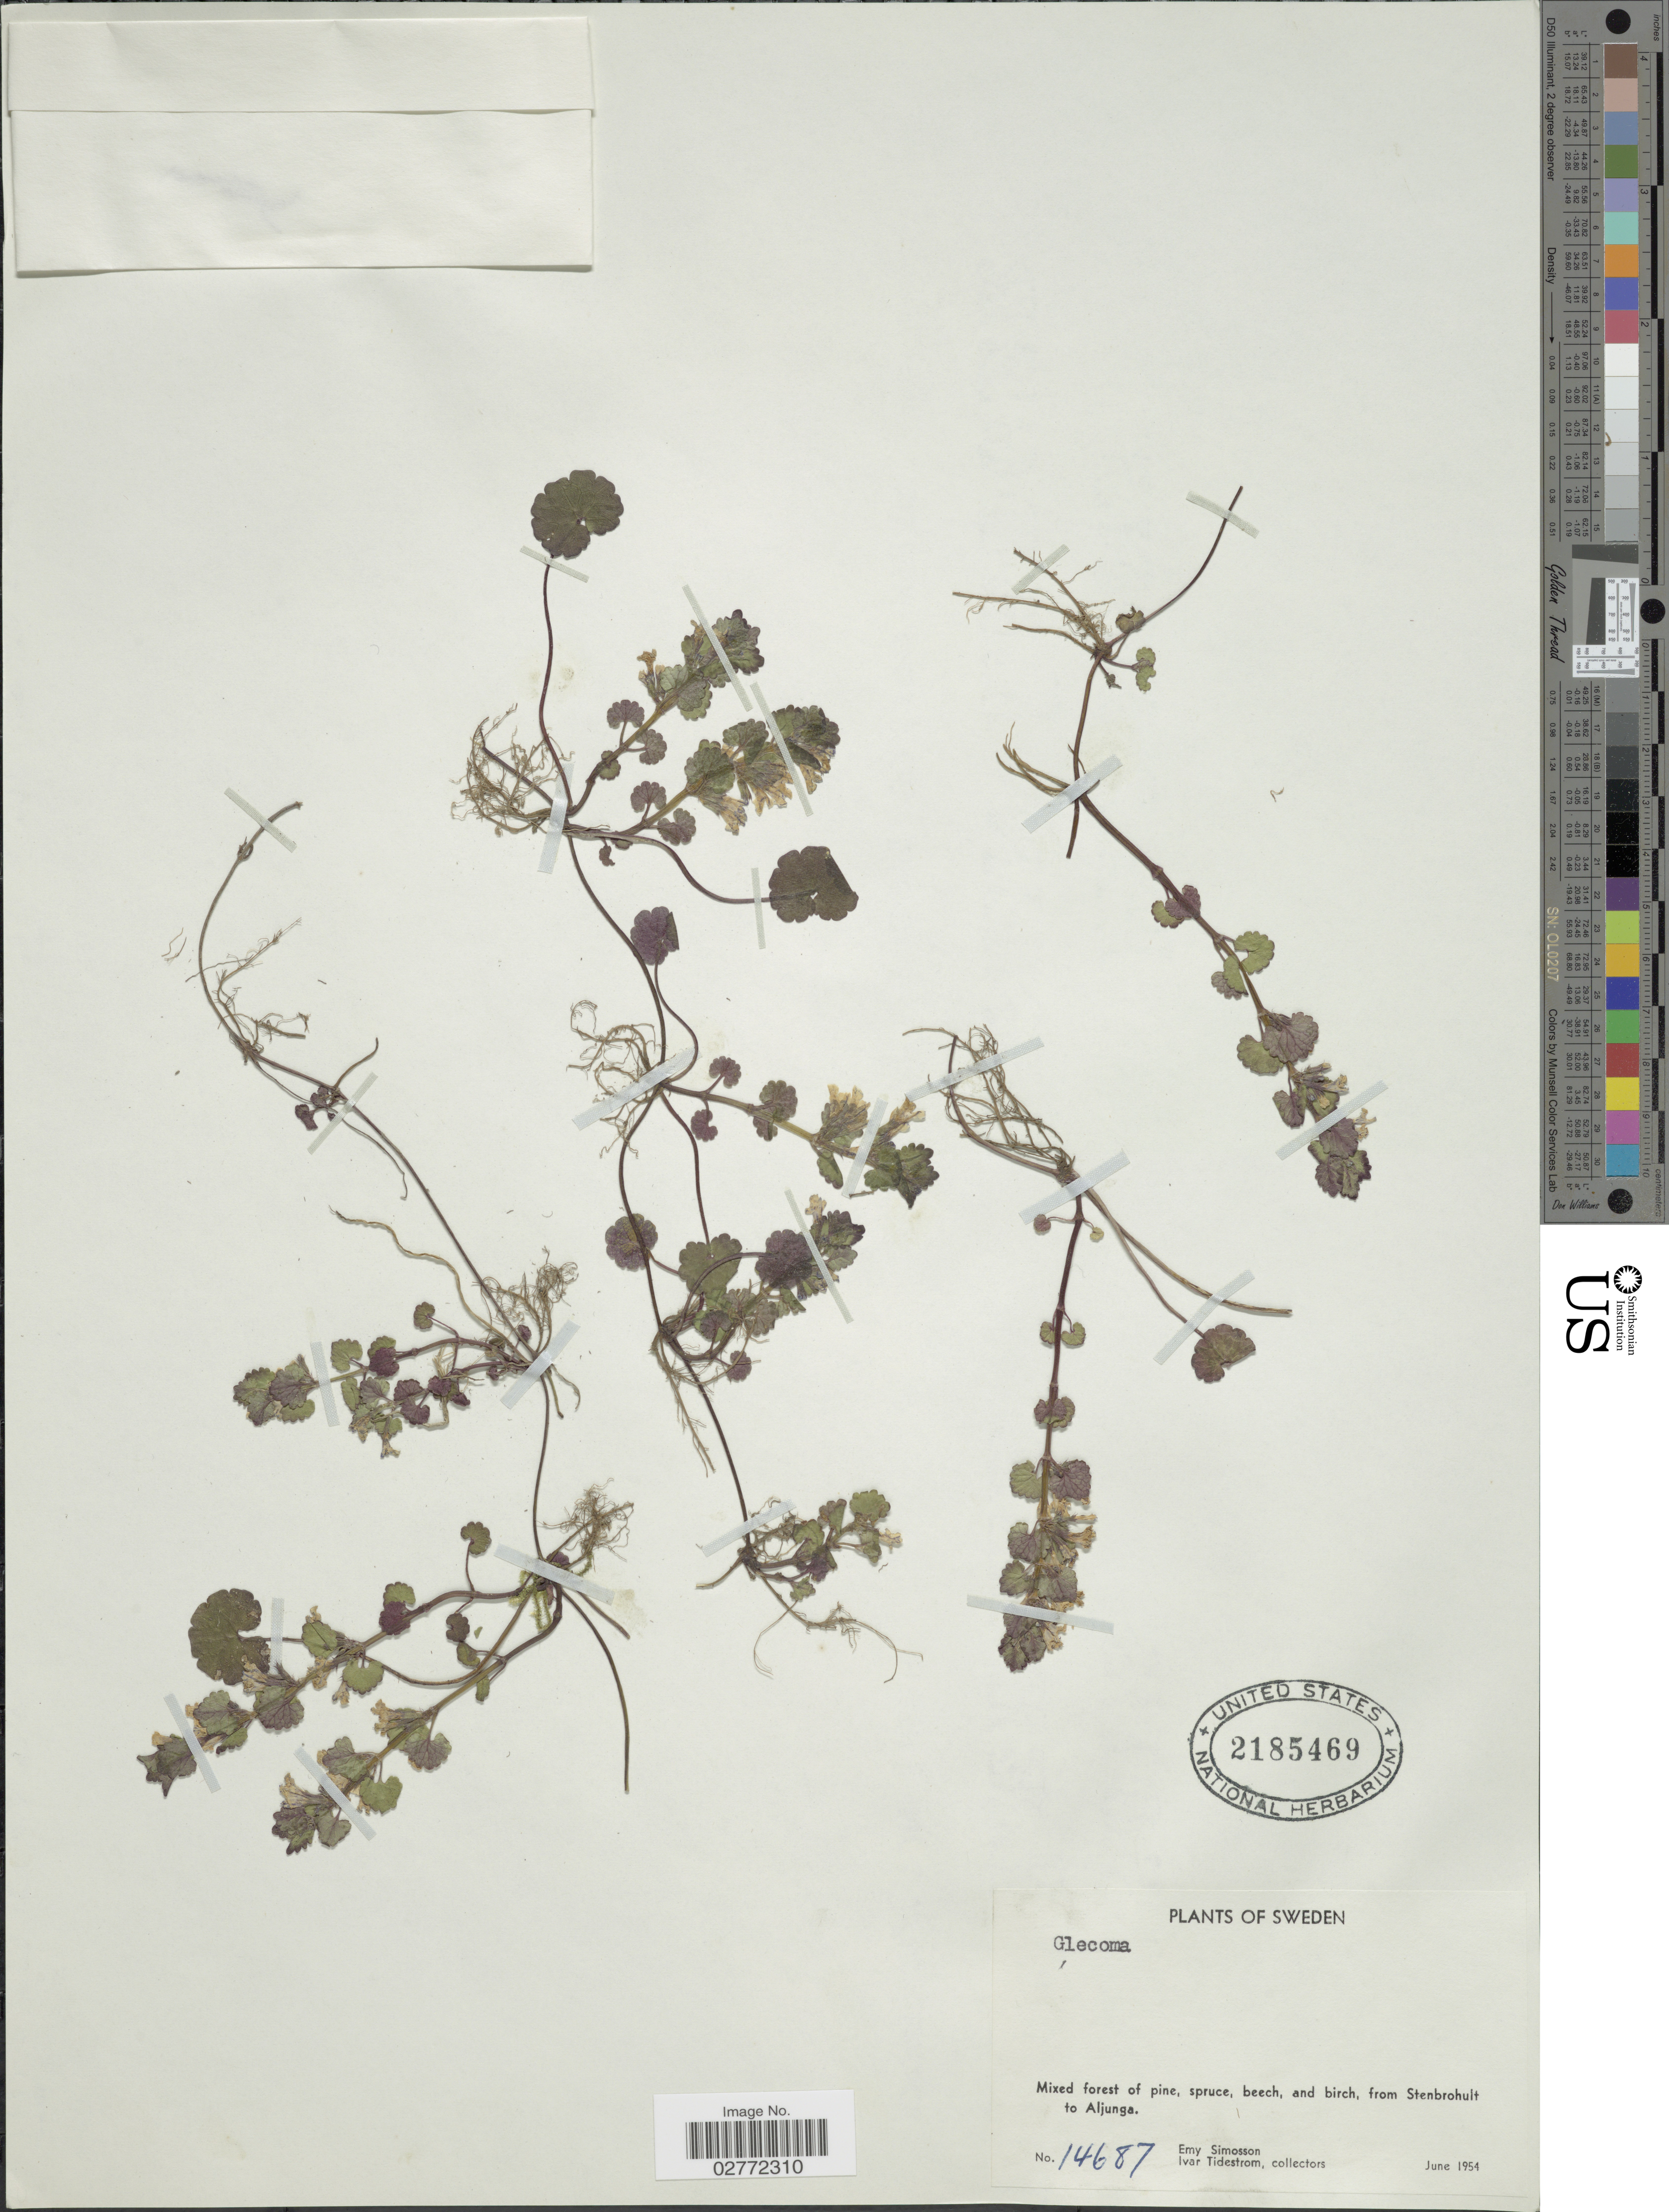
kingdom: Plantae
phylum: Tracheophyta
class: Magnoliopsida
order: Lamiales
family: Lamiaceae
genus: Glechoma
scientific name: Glechoma hederacea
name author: L.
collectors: E. Simosson & I. F. Tidestrom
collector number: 14687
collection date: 1954-06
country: Sweden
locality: Mixed forest of pine, spruce, beech, and birch, from Stenbrohult to Aljunga.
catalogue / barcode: US 2185469